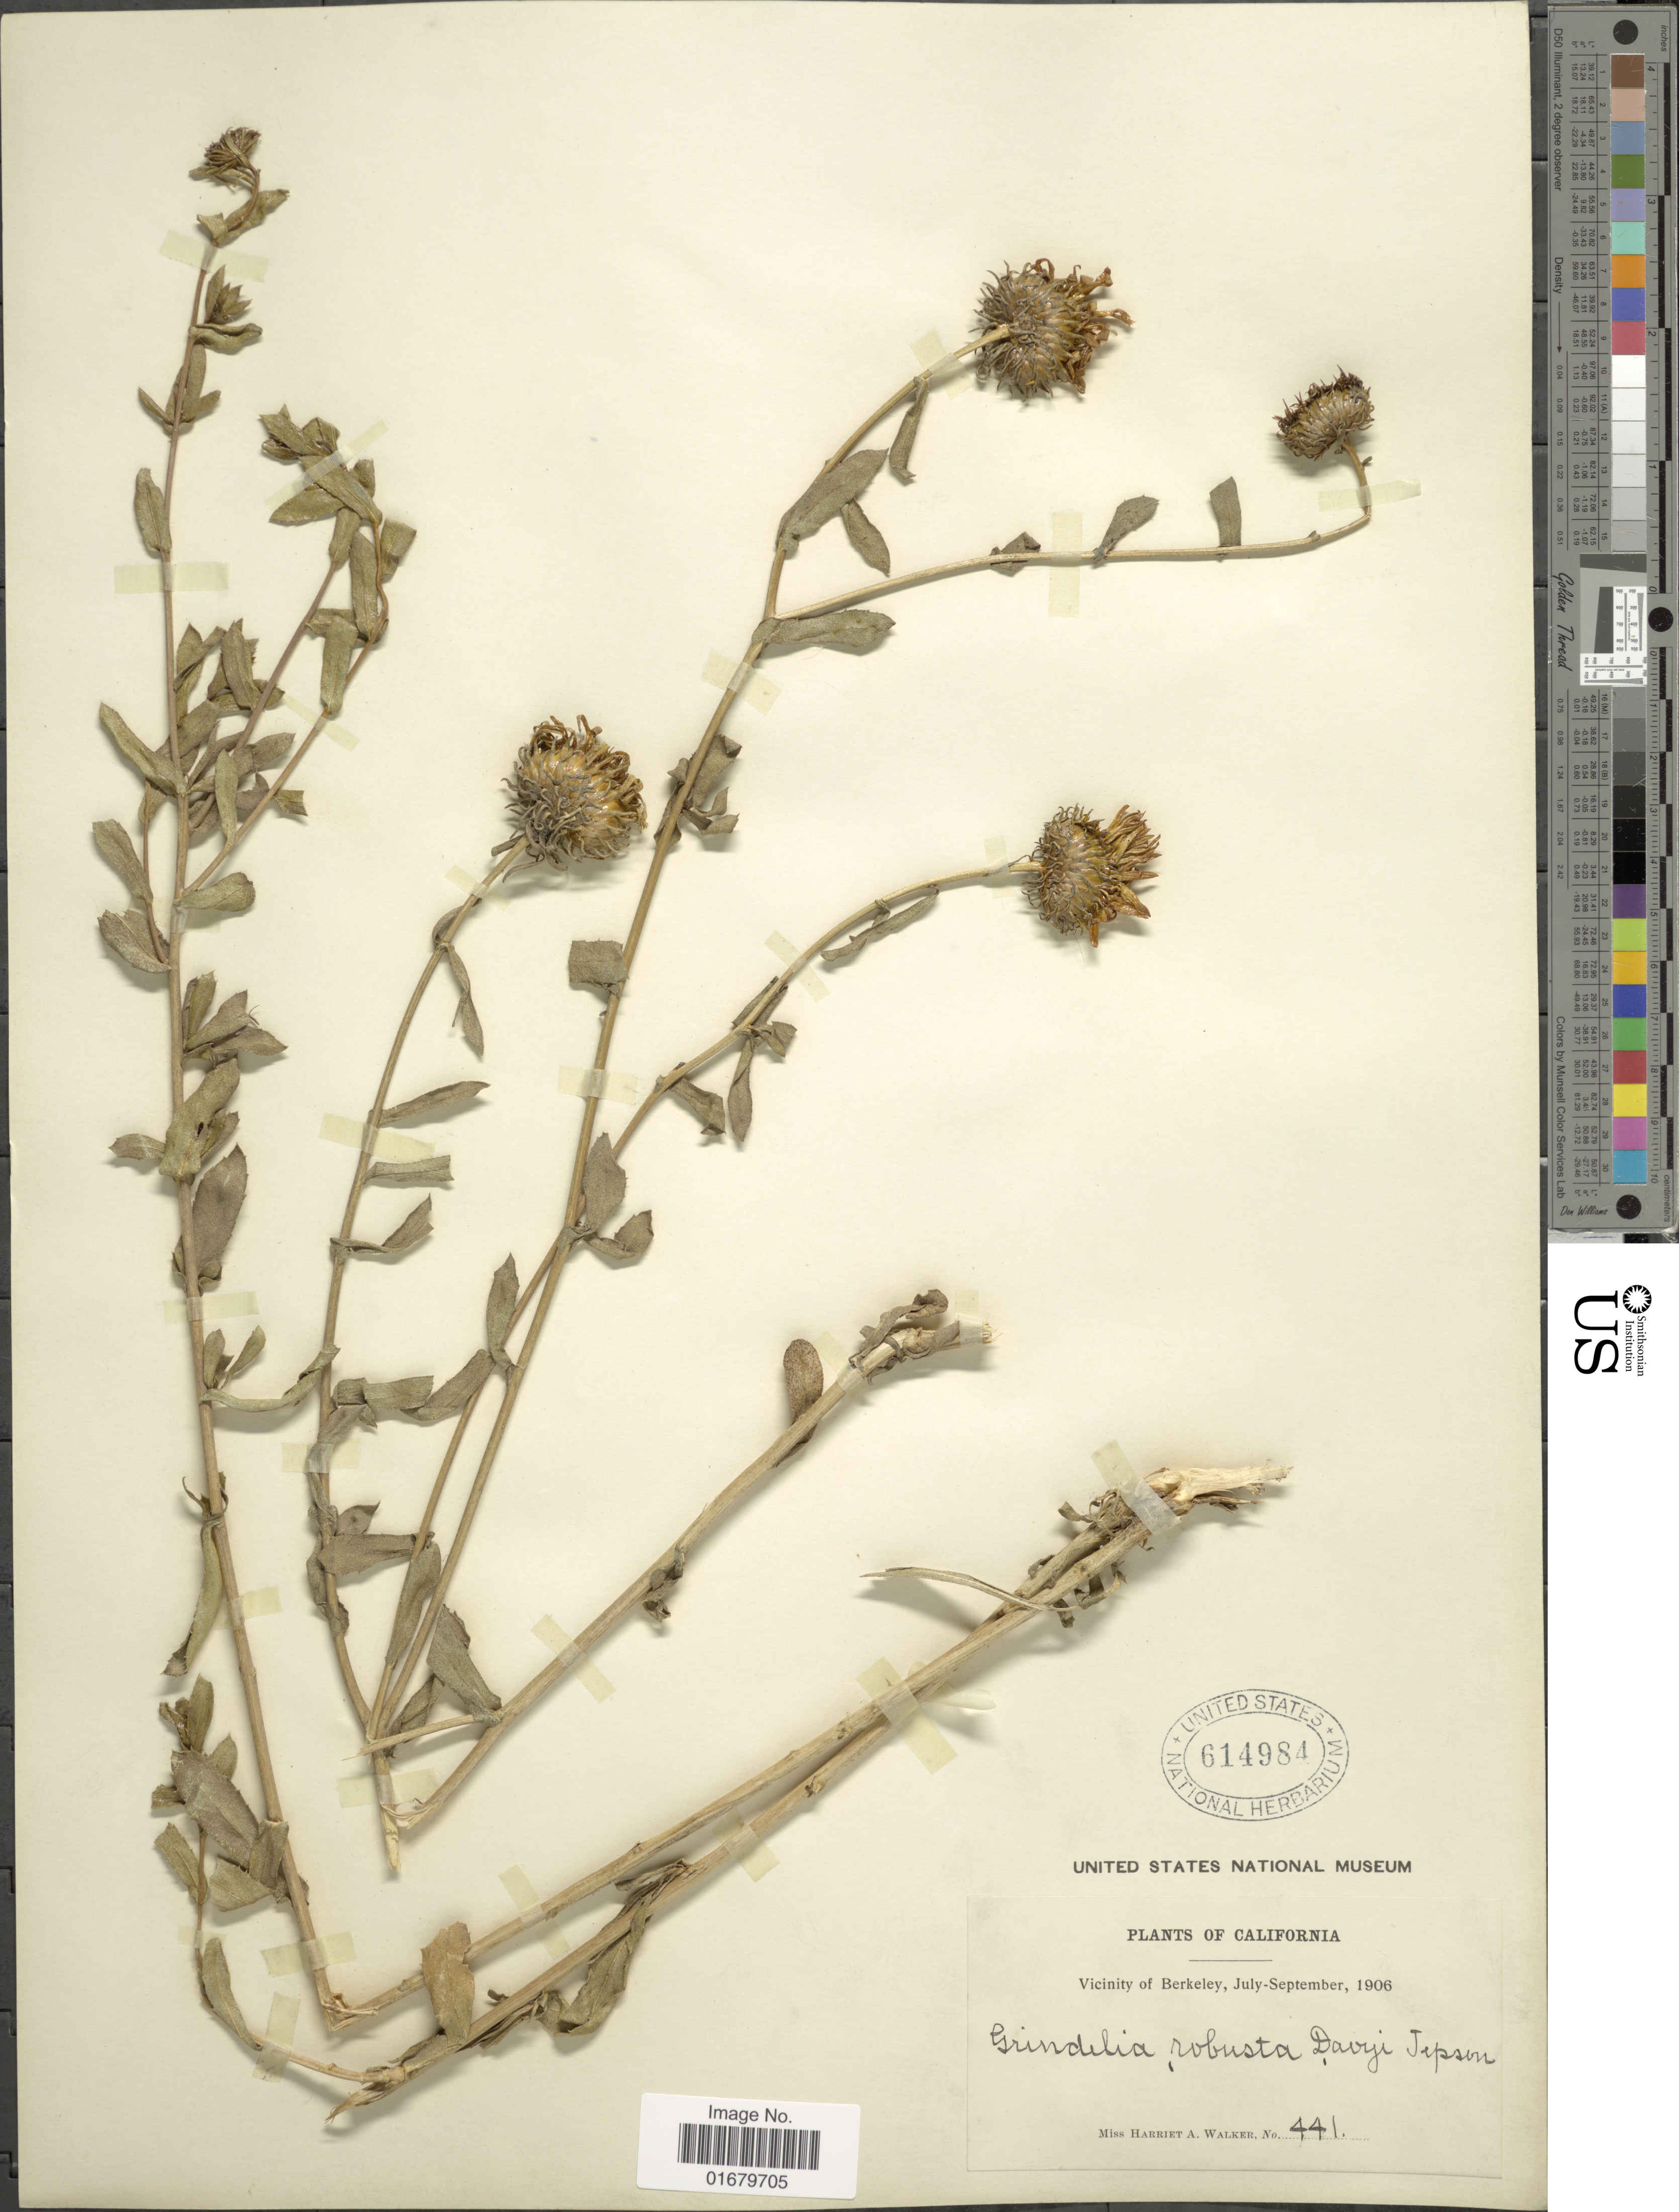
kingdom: Plantae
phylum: Tracheophyta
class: Magnoliopsida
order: Asterales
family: Asteraceae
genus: Grindelia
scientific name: Grindelia camporum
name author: Greene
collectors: H. Walker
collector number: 441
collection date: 1906-07/1906-09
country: United States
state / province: California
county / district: Alameda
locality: Vicinity of Berkeley.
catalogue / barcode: US 614984